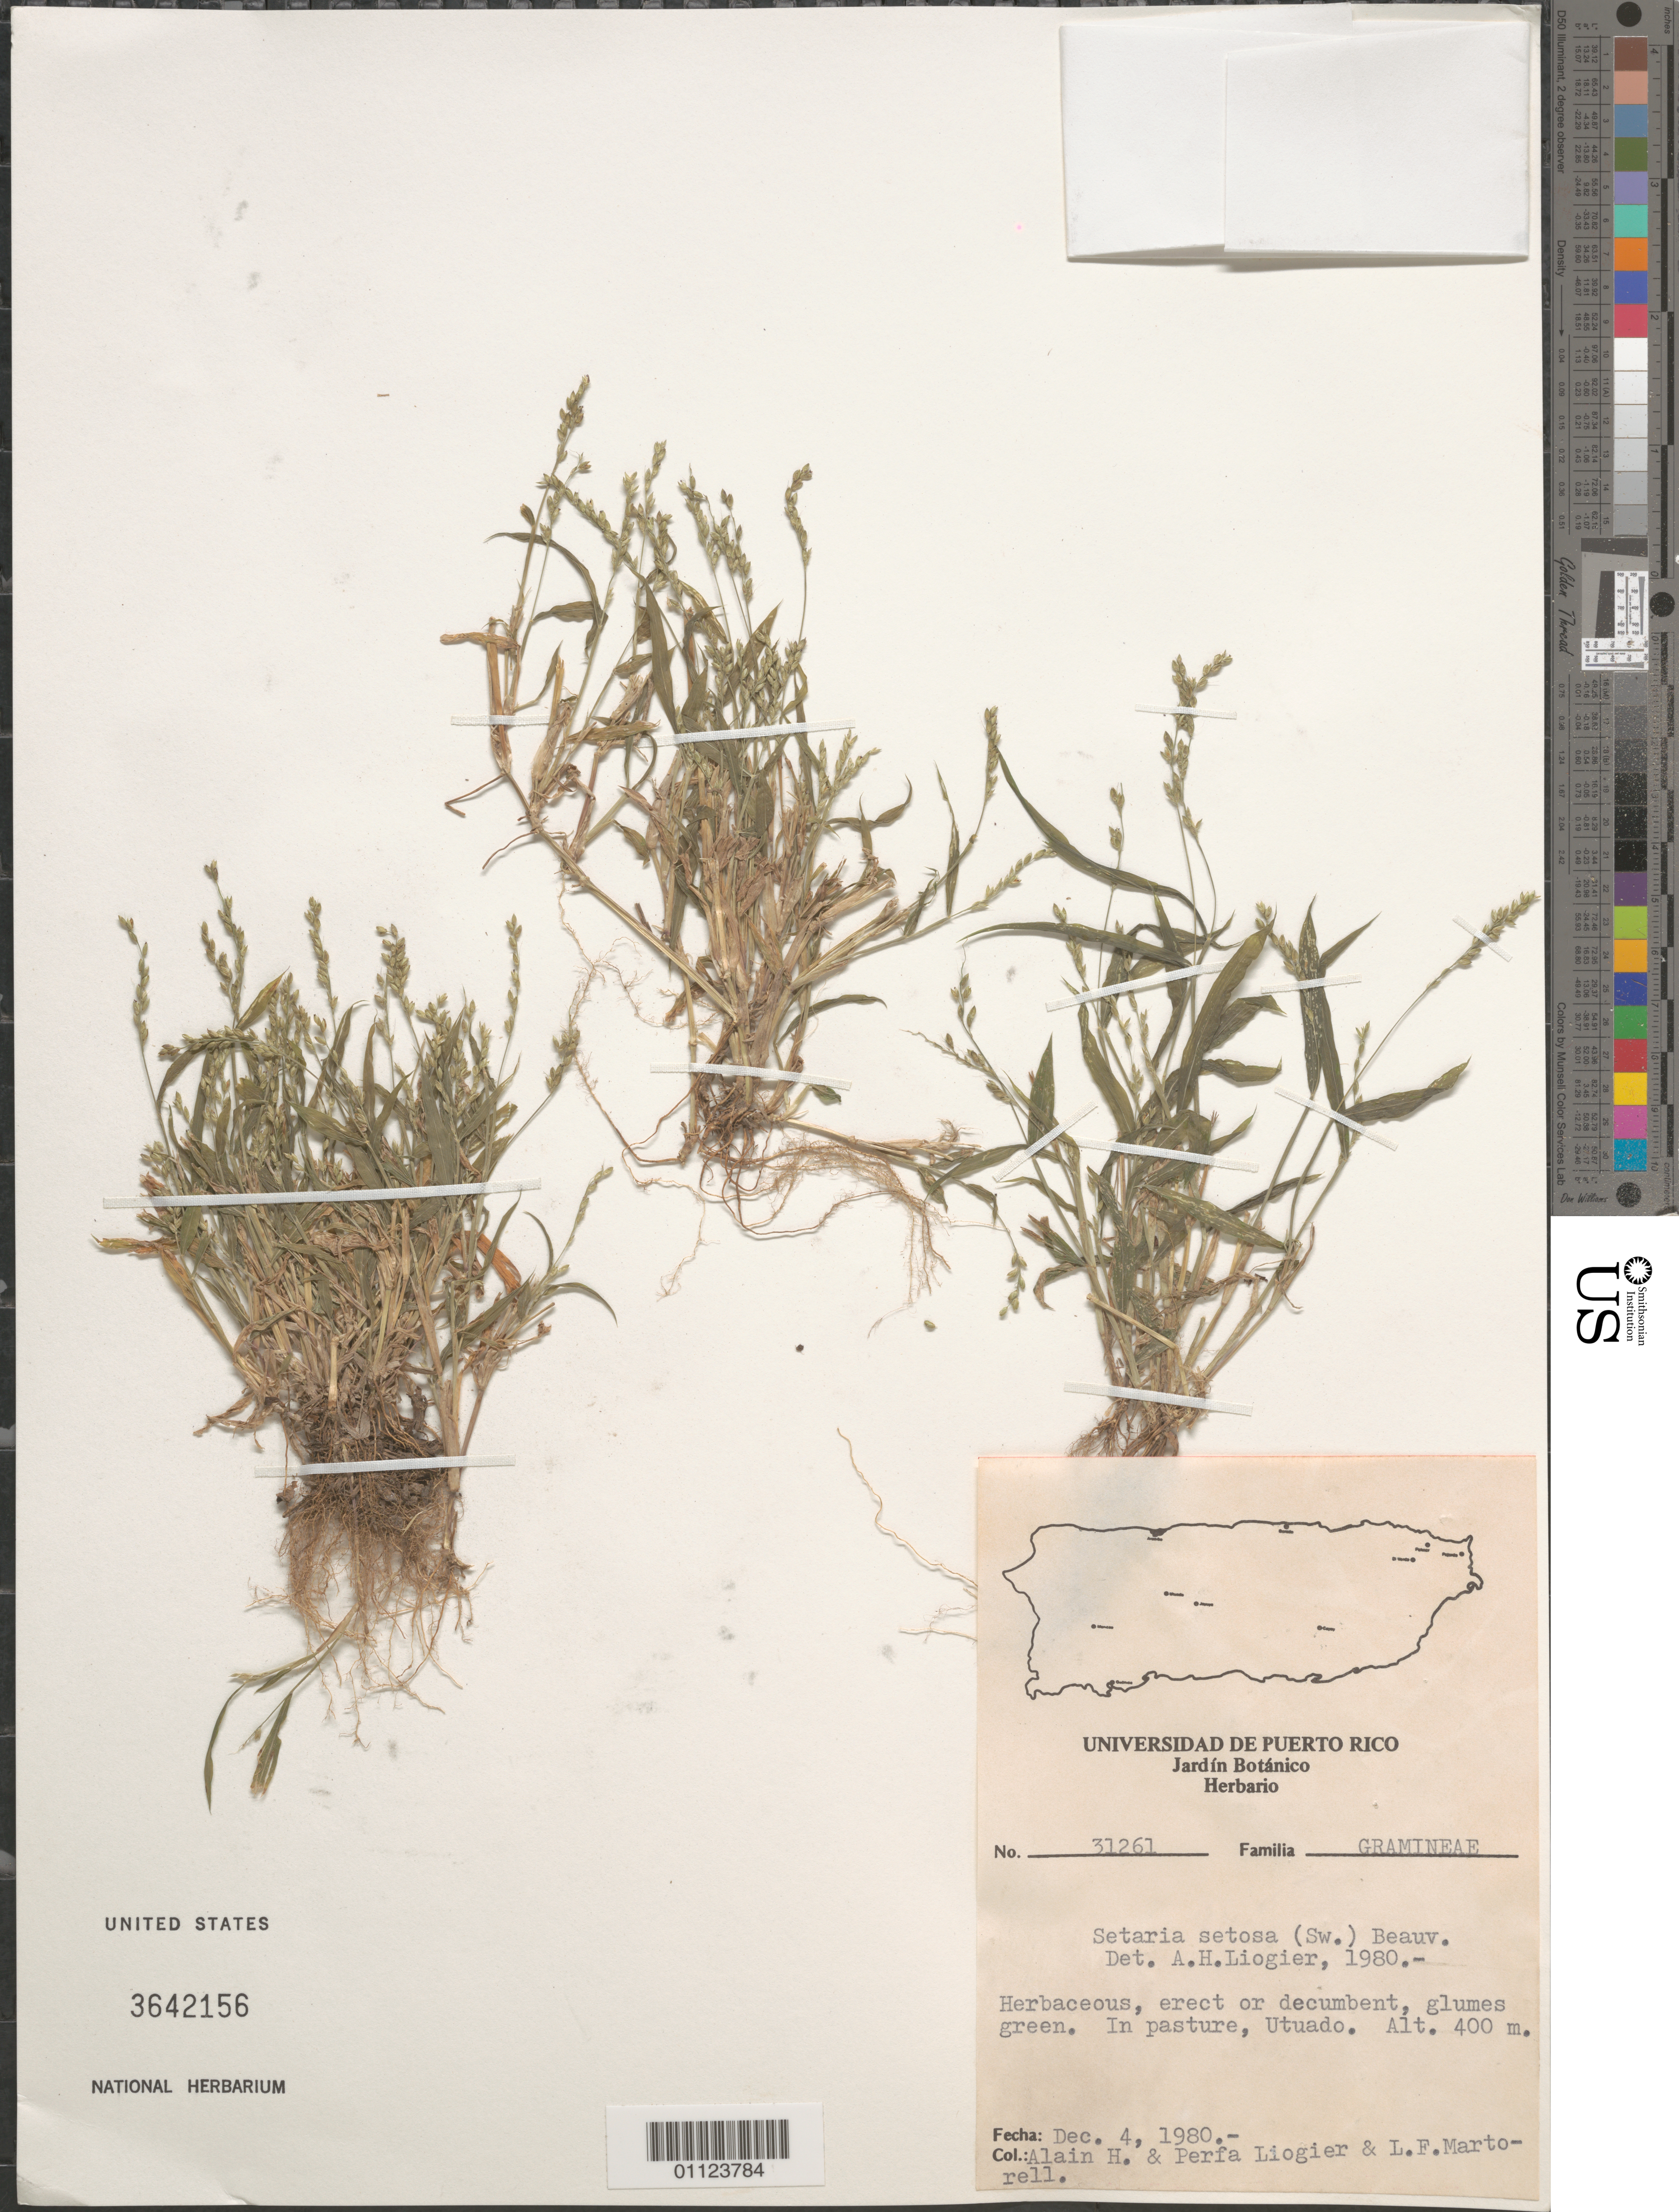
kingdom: Plantae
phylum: Tracheophyta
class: Liliopsida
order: Poales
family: Poaceae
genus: Setaria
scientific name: Setaria setosa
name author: (Sw.) P. Beauv.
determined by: Liogier, Alain H.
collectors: A. H. Liogier, M. P. Liogier & L. Martorell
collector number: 31261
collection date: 1980-12-04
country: Puerto Rico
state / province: Utuado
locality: Utuado.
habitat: In pasture.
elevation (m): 400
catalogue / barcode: US 3642156